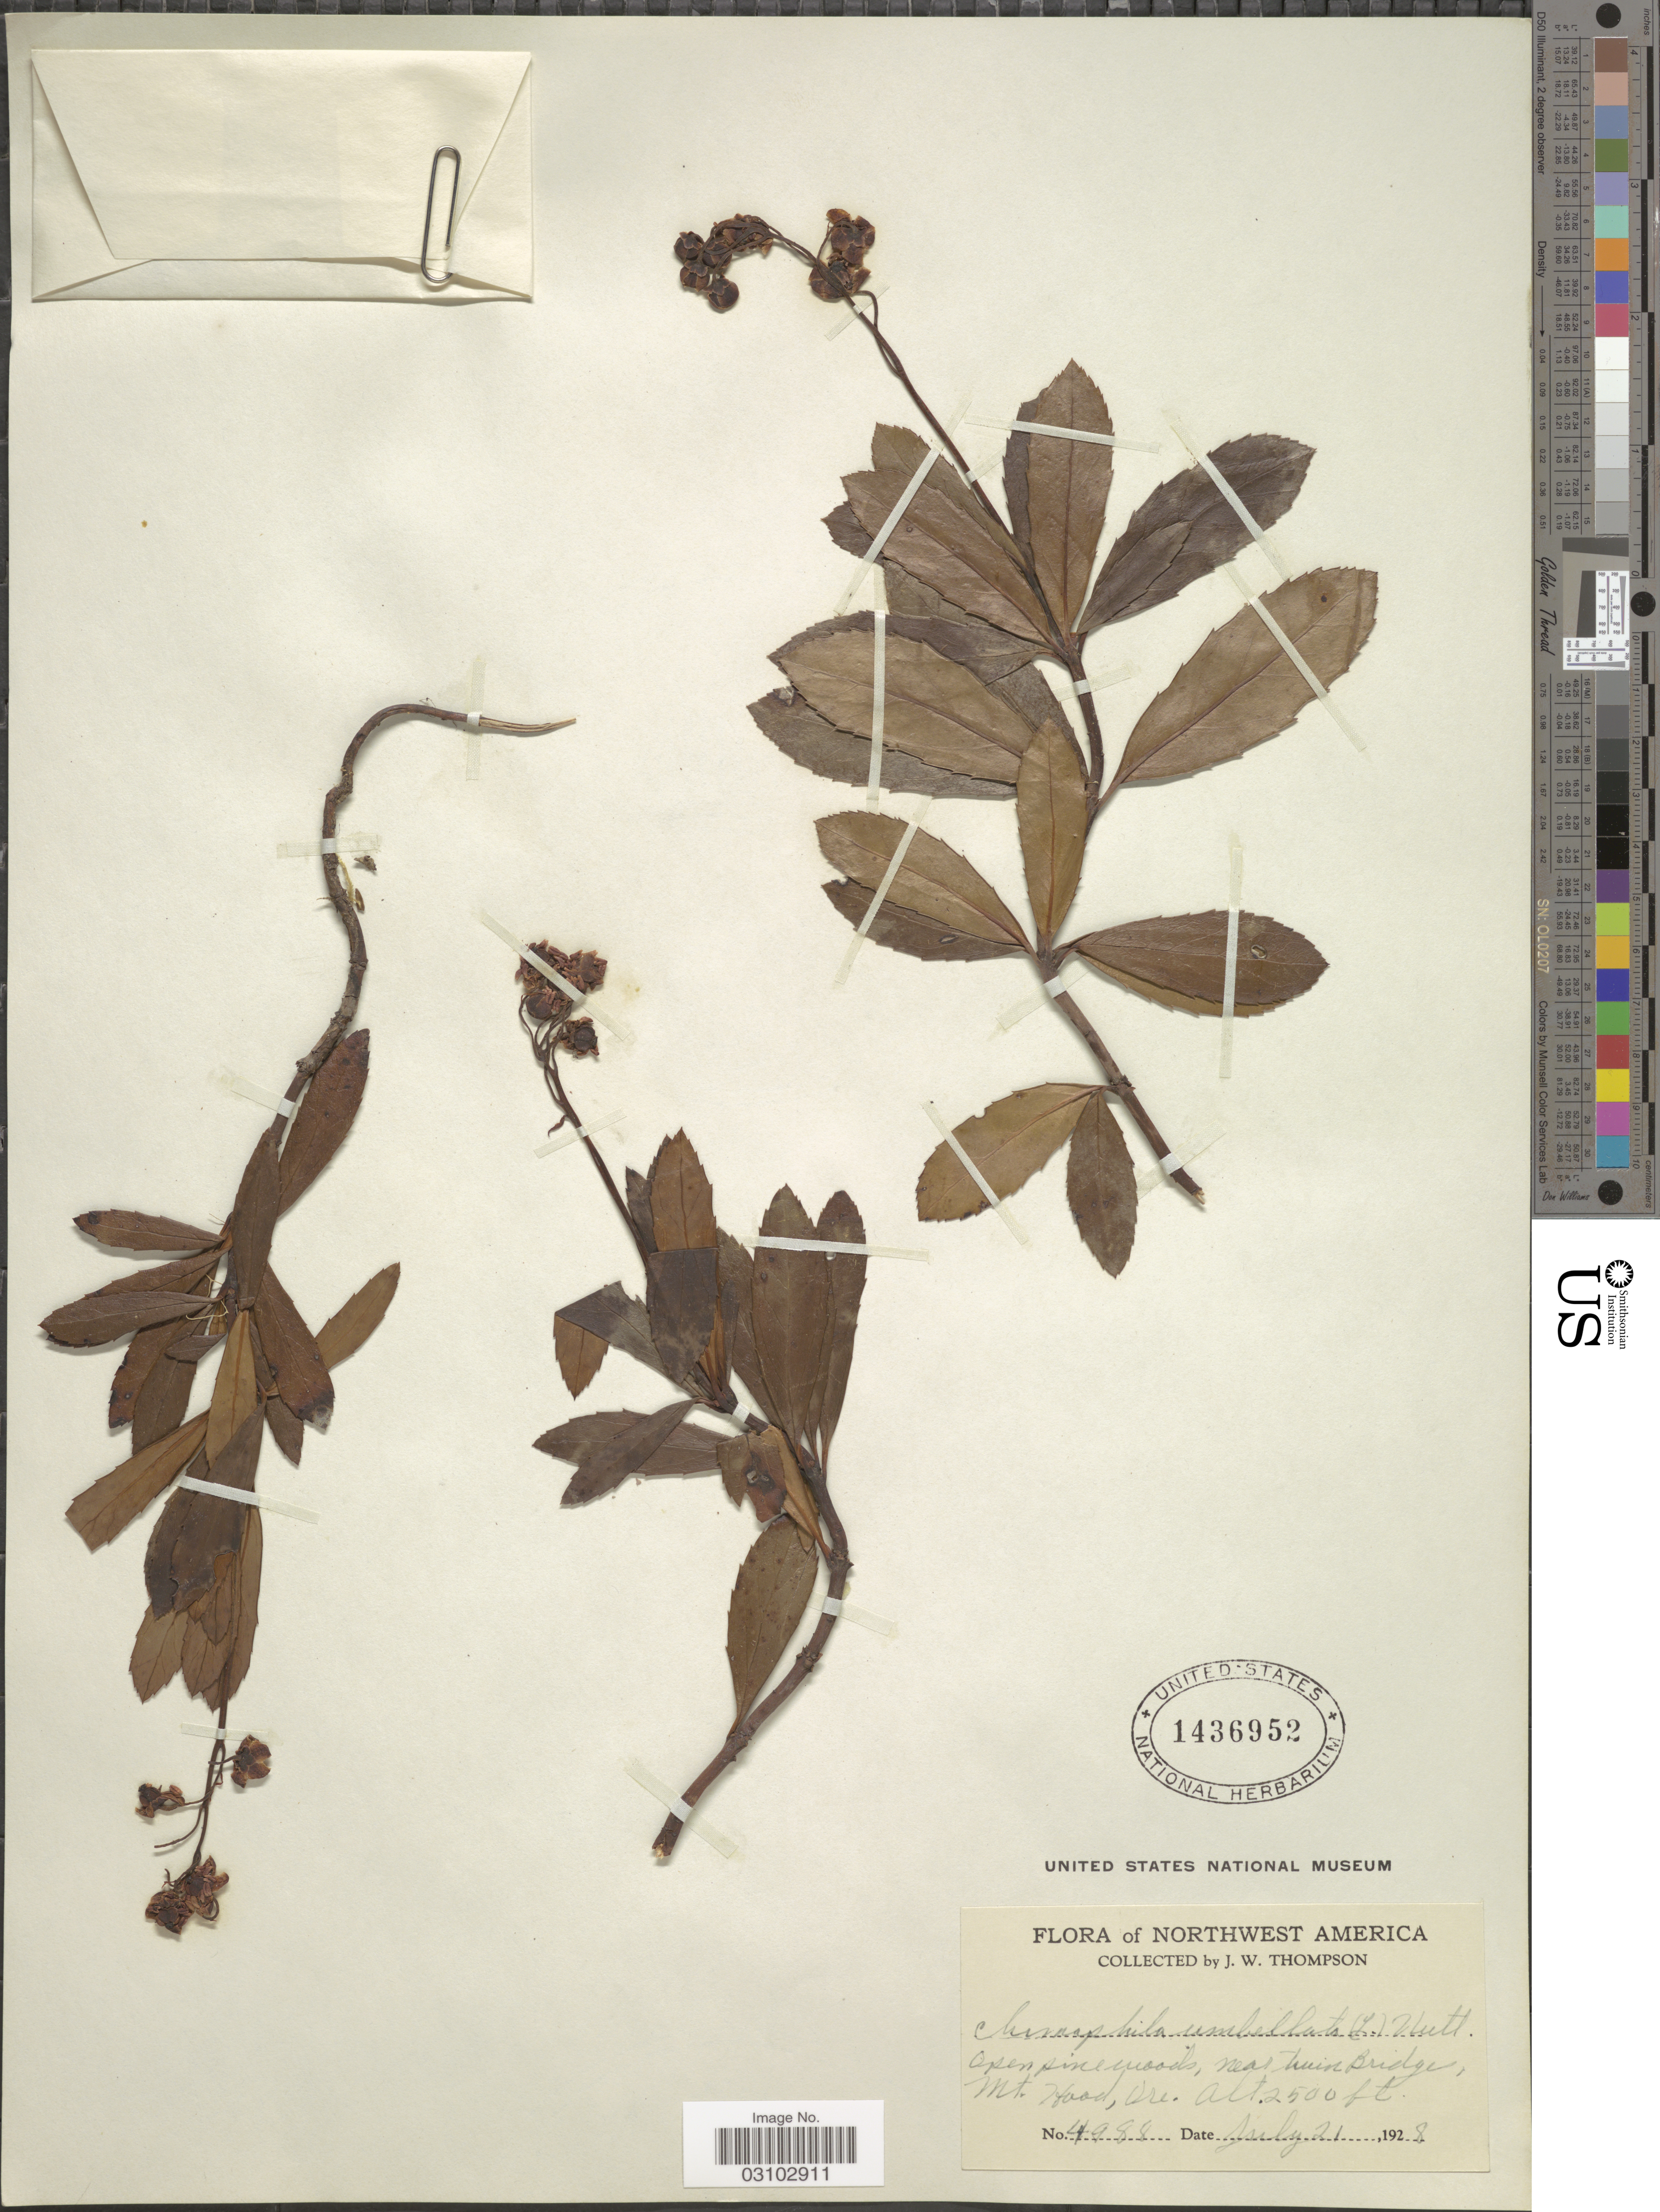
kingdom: Plantae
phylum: Tracheophyta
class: Magnoliopsida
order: Ericales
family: Ericaceae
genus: Chimaphila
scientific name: Chimaphila umbellata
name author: (L.) W.P.C. Barton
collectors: J. Thompson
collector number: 4988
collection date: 1928-07-21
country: United States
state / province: Oregon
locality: Northwest America. Open pine woods, near Twin Bridge, Mt. Hood.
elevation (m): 762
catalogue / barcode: US 1436952